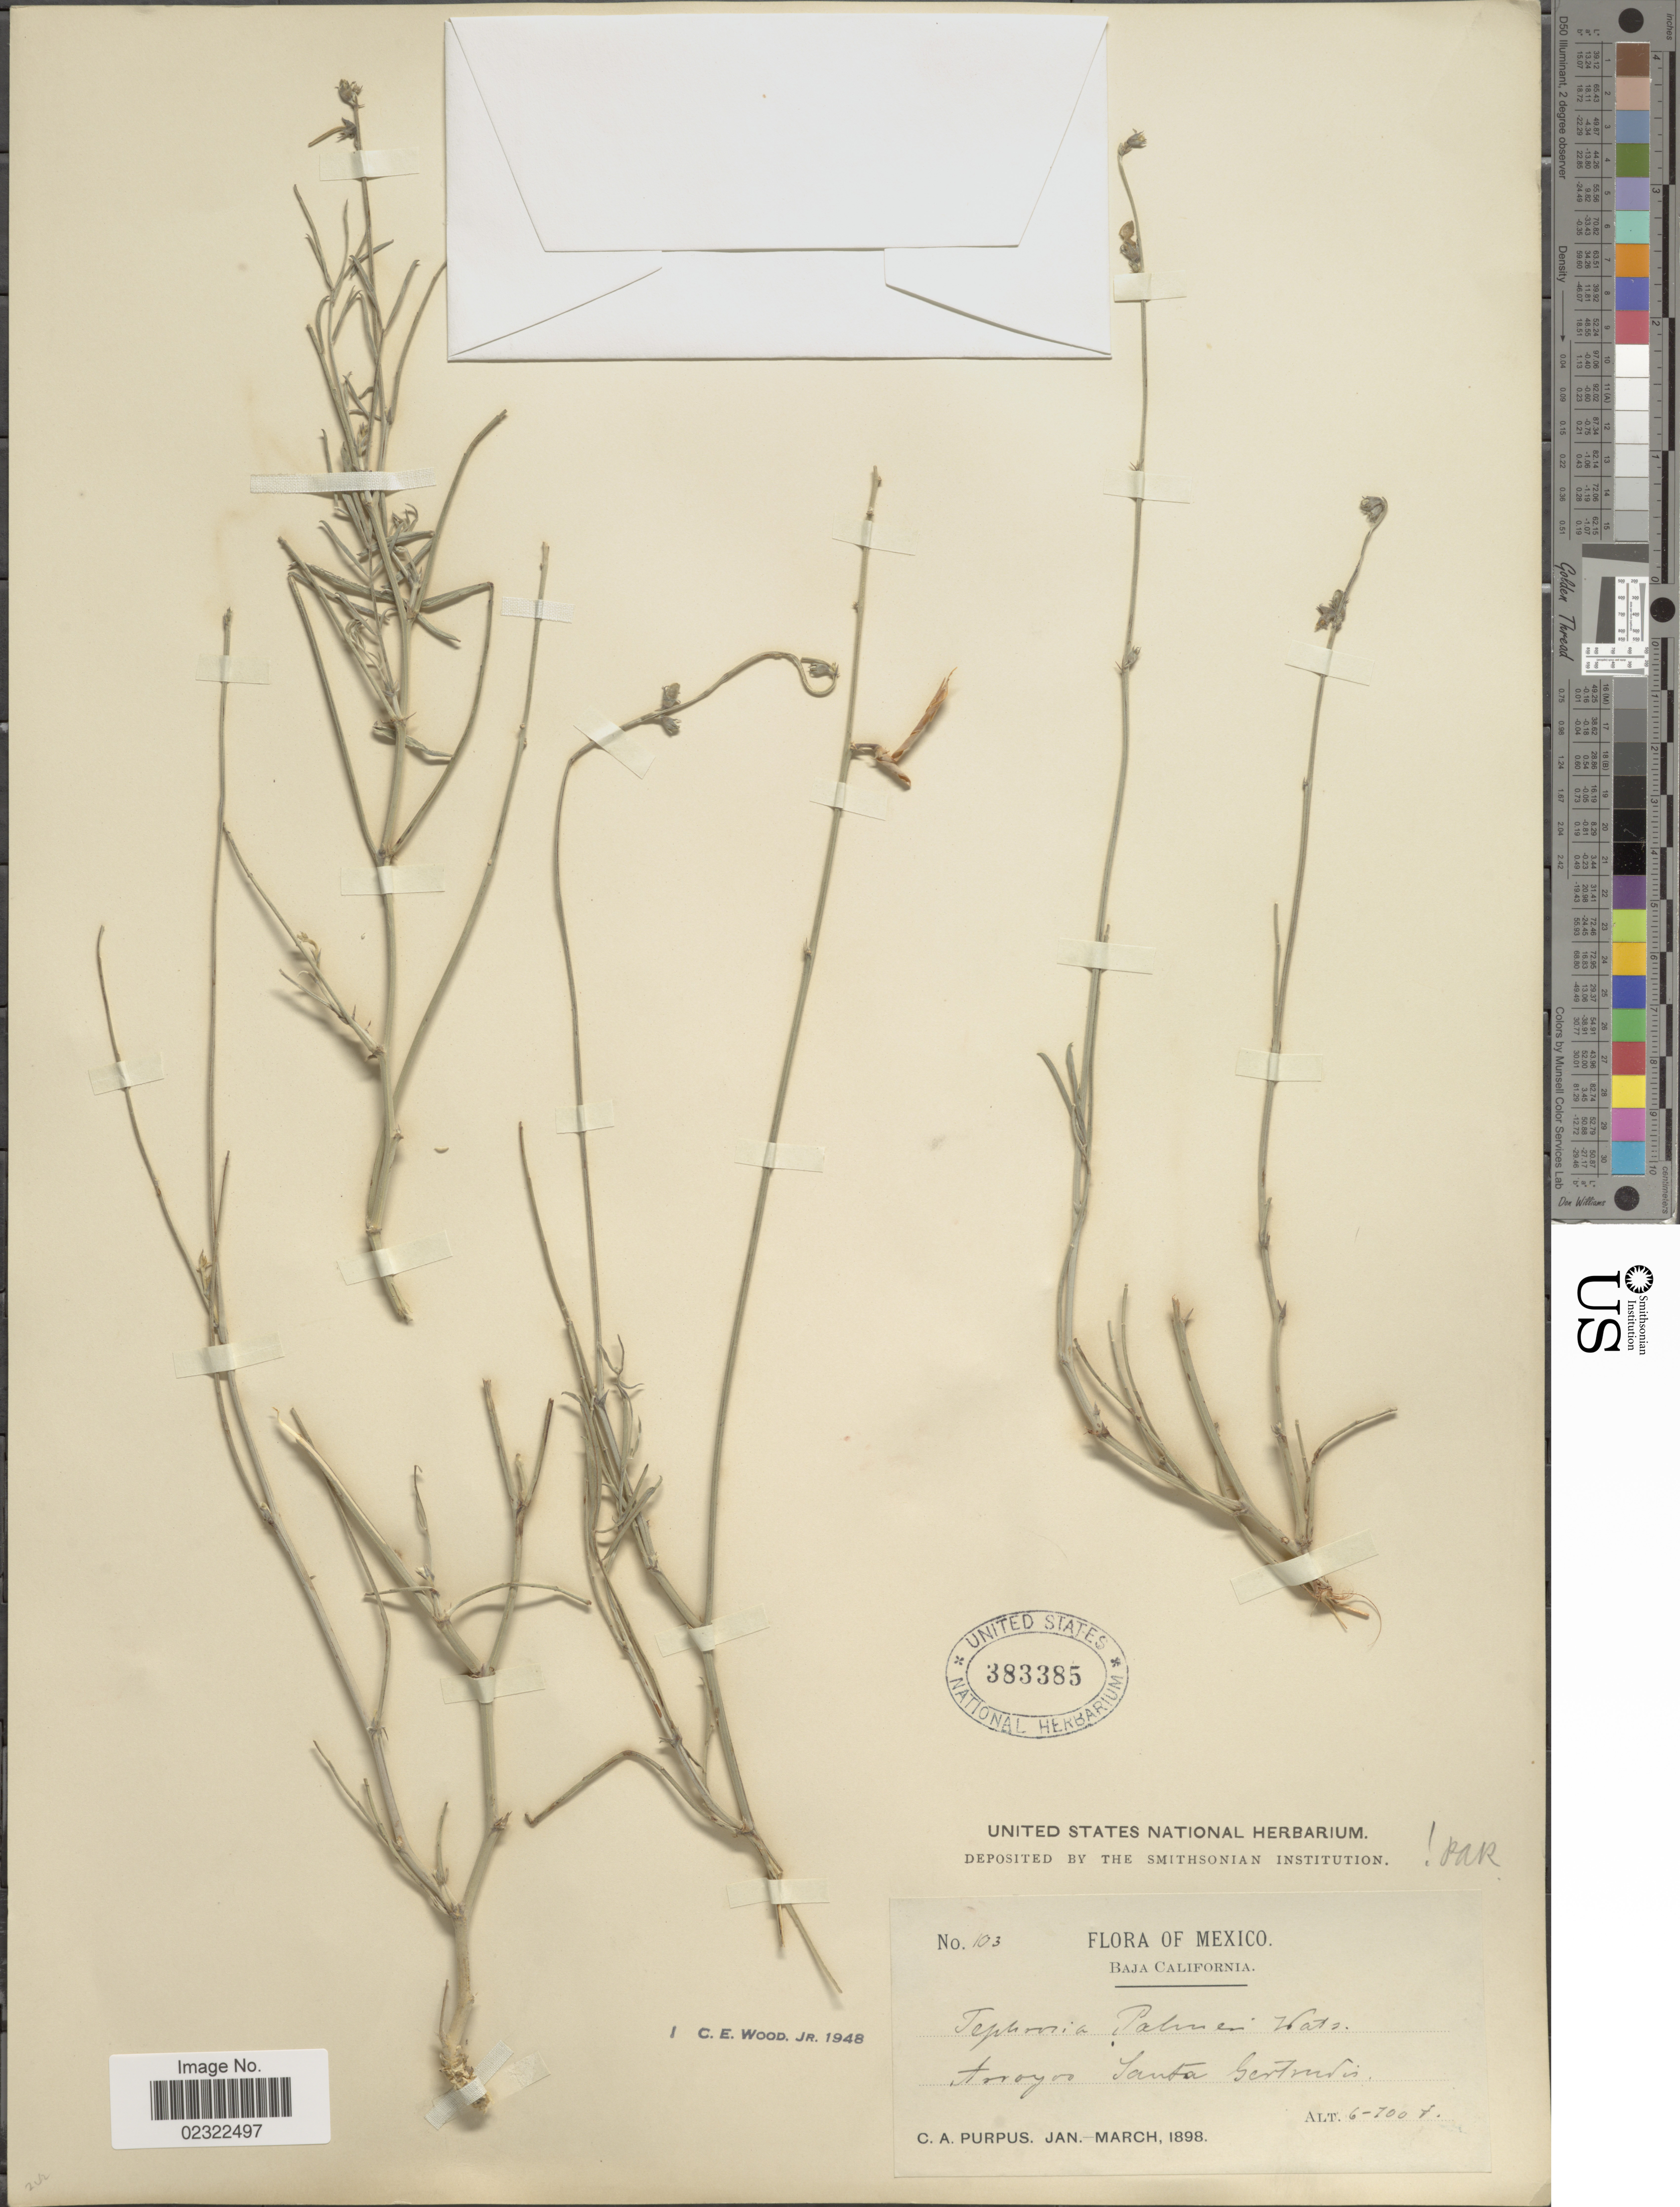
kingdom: Plantae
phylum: Tracheophyta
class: Magnoliopsida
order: Fabales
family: Fabaceae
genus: Tephrosia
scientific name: Tephrosia palmeri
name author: S. Watson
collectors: C. A. Purpus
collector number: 103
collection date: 1898-01/1898-03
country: Mexico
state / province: Baja California Norte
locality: Arroyo Santa Gertrudis.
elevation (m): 183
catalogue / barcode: US 383385